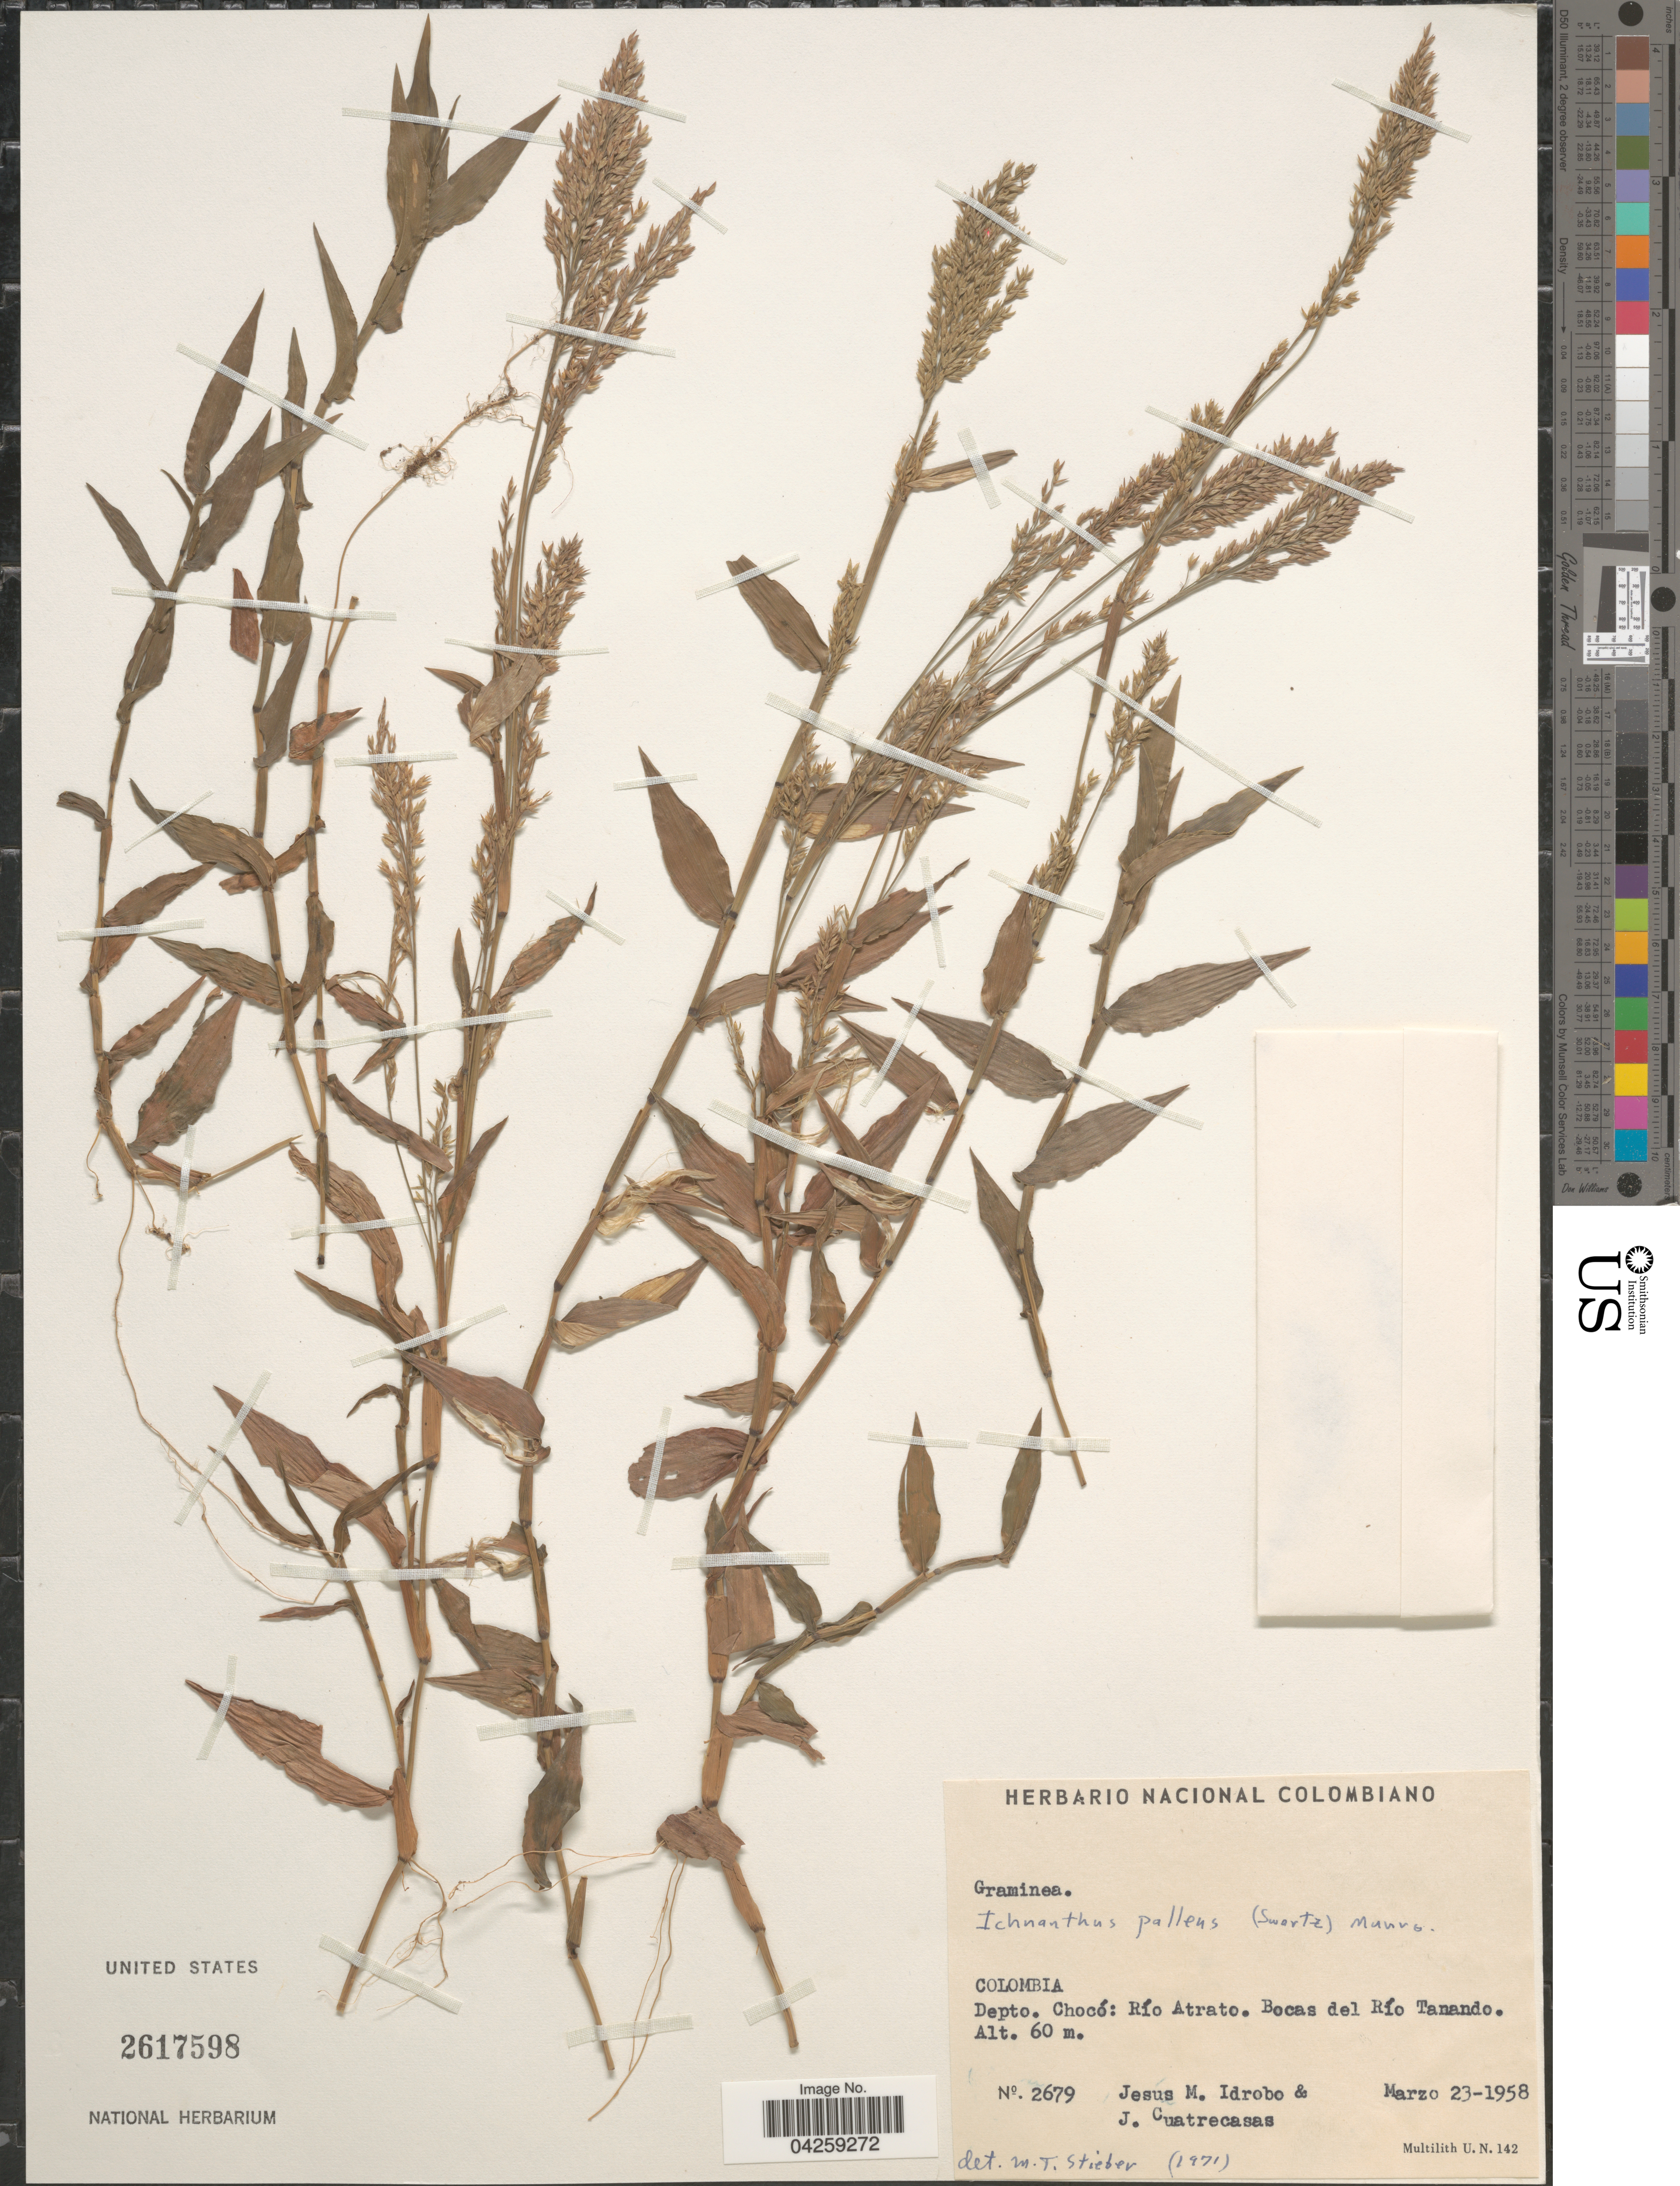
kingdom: Plantae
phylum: Tracheophyta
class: Liliopsida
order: Poales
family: Poaceae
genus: Ichnanthus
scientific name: Ichnanthus pallens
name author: (Sw.) Munro ex Benth.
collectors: J. M. Idrobo & J. Cuatrecasas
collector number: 2679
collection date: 1958-03-23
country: Colombia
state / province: Chocó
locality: Depto. Chocó: Río Atrato. Bocas del Río Tanando.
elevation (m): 60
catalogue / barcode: US 2617598